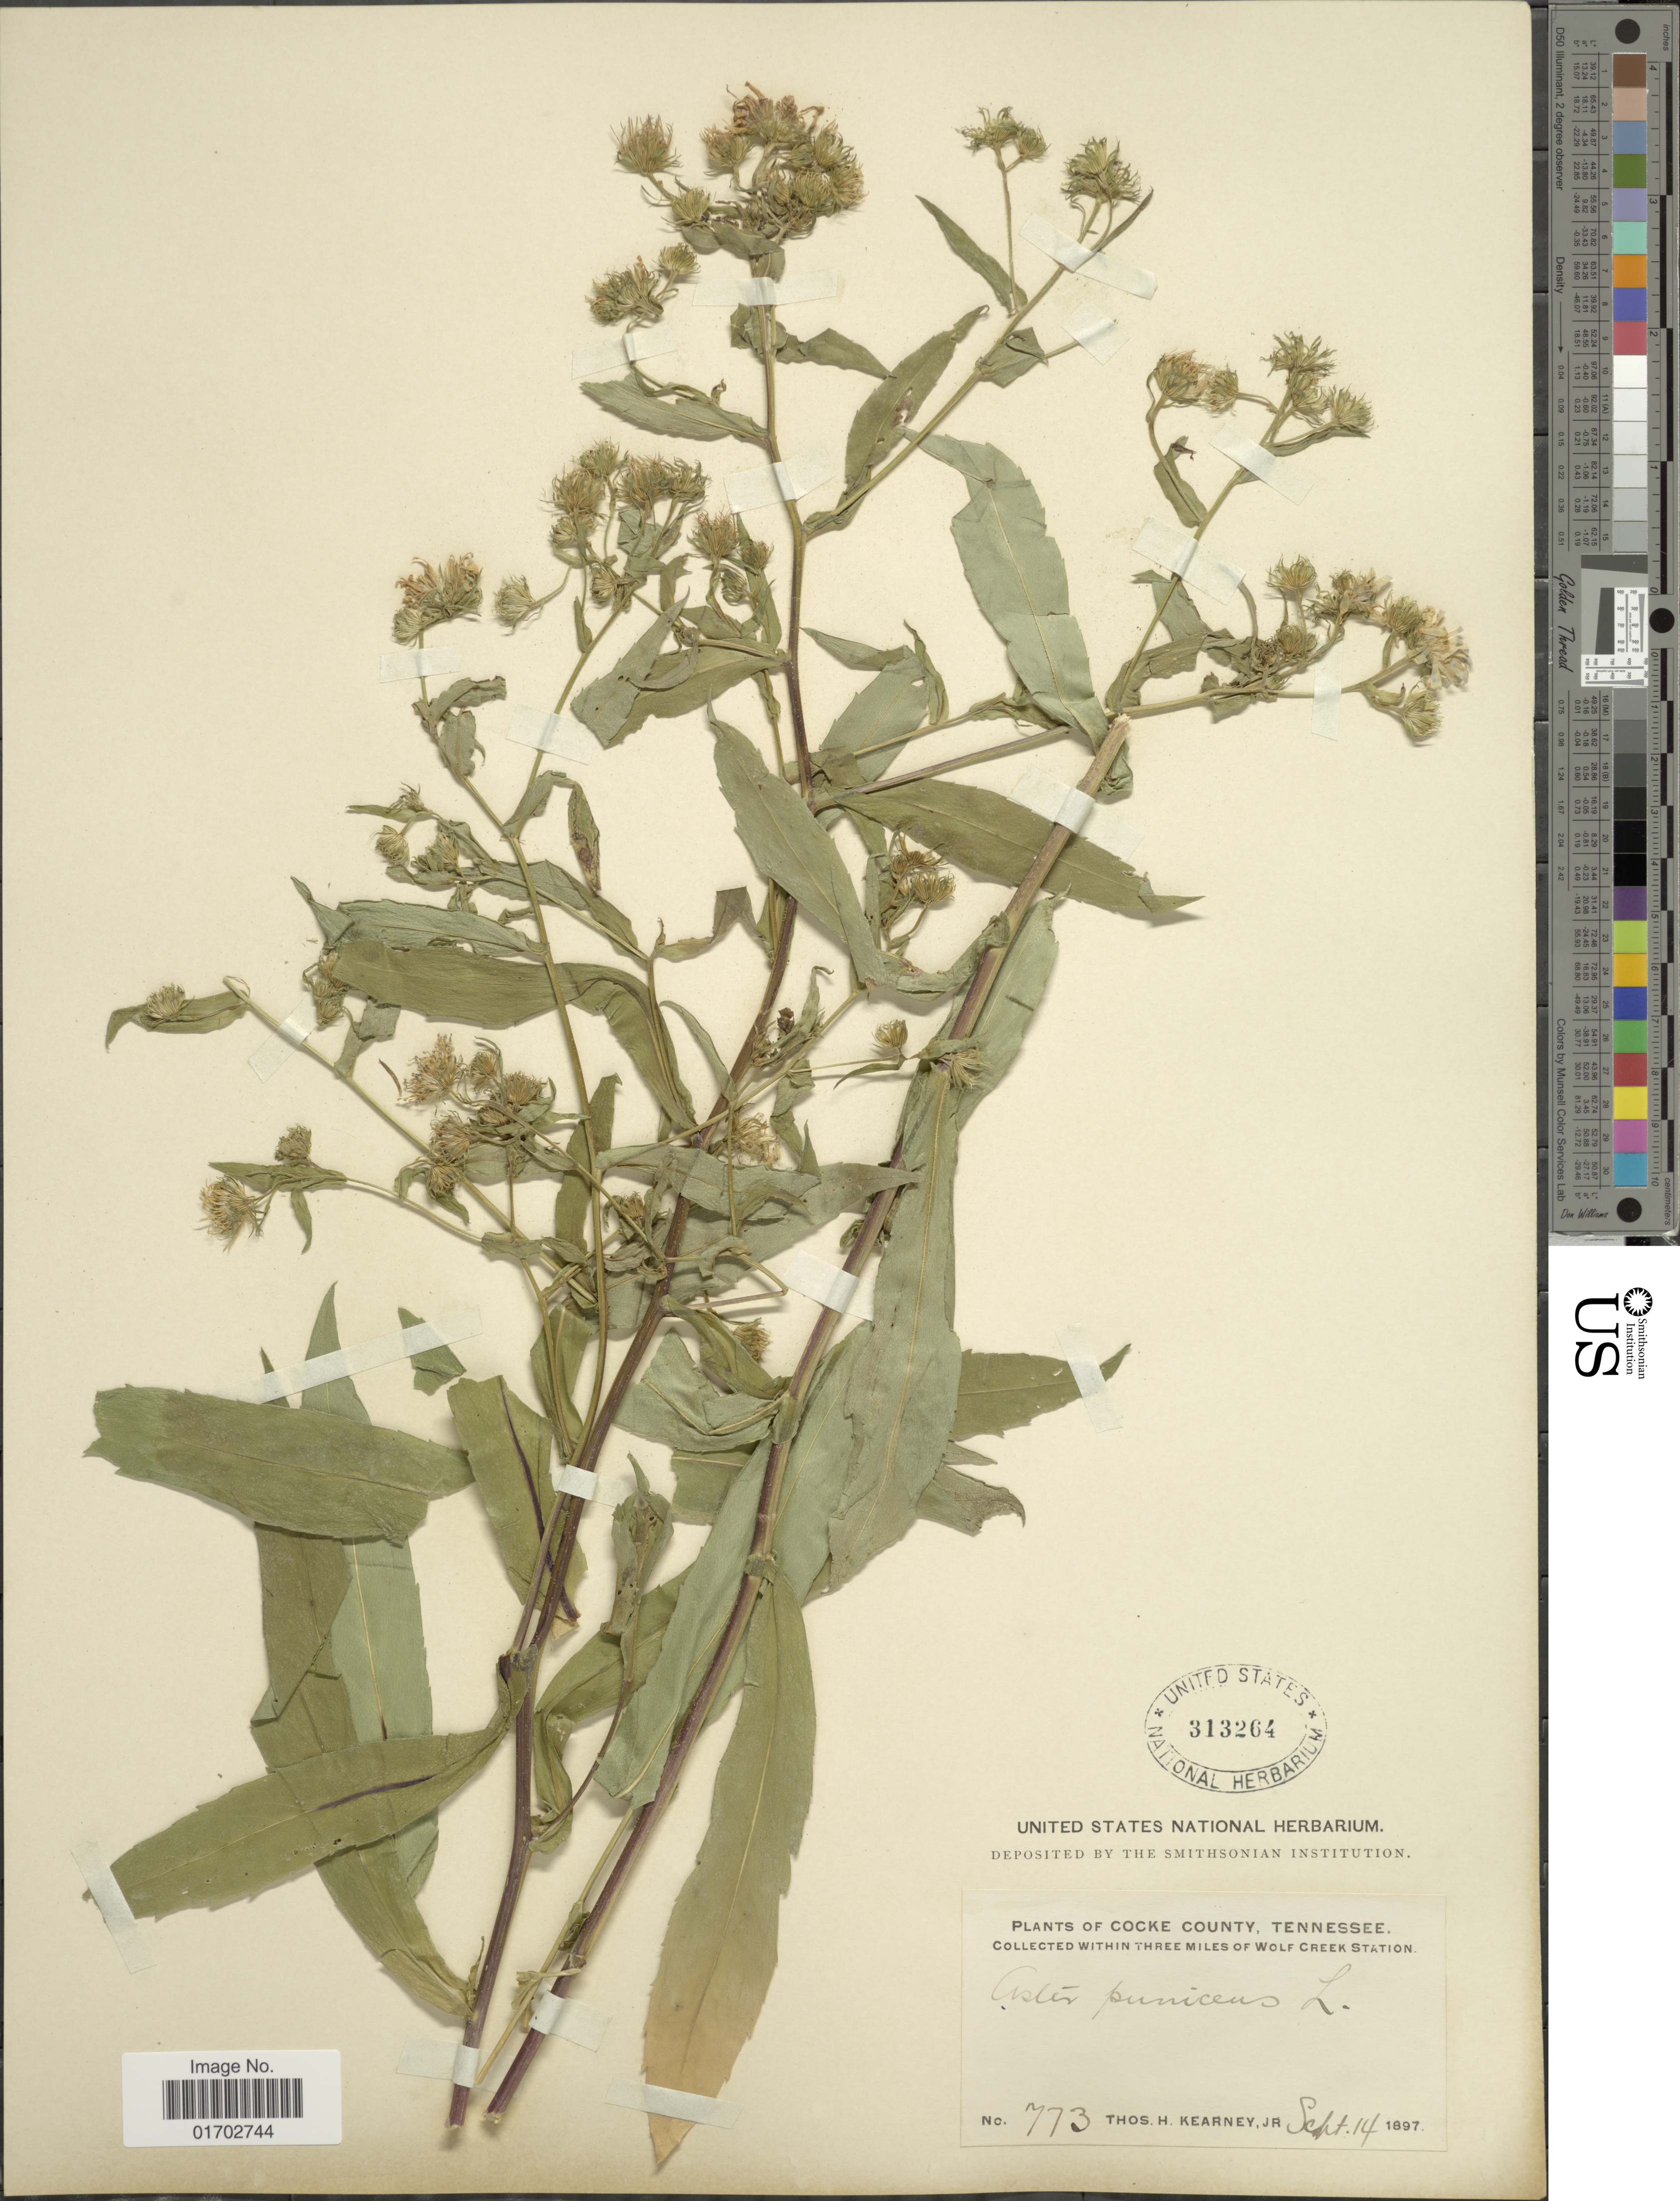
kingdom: Plantae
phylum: Tracheophyta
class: Magnoliopsida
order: Asterales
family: Asteraceae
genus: Symphyotrichum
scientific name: Symphyotrichum puniceum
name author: (L.) Á. Löve & D. Löve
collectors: T. H. Kearney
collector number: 773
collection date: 1897-09-14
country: United States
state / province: Tennessee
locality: Cocke County, within three miles of Wolf Creek Station.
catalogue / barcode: US 313264